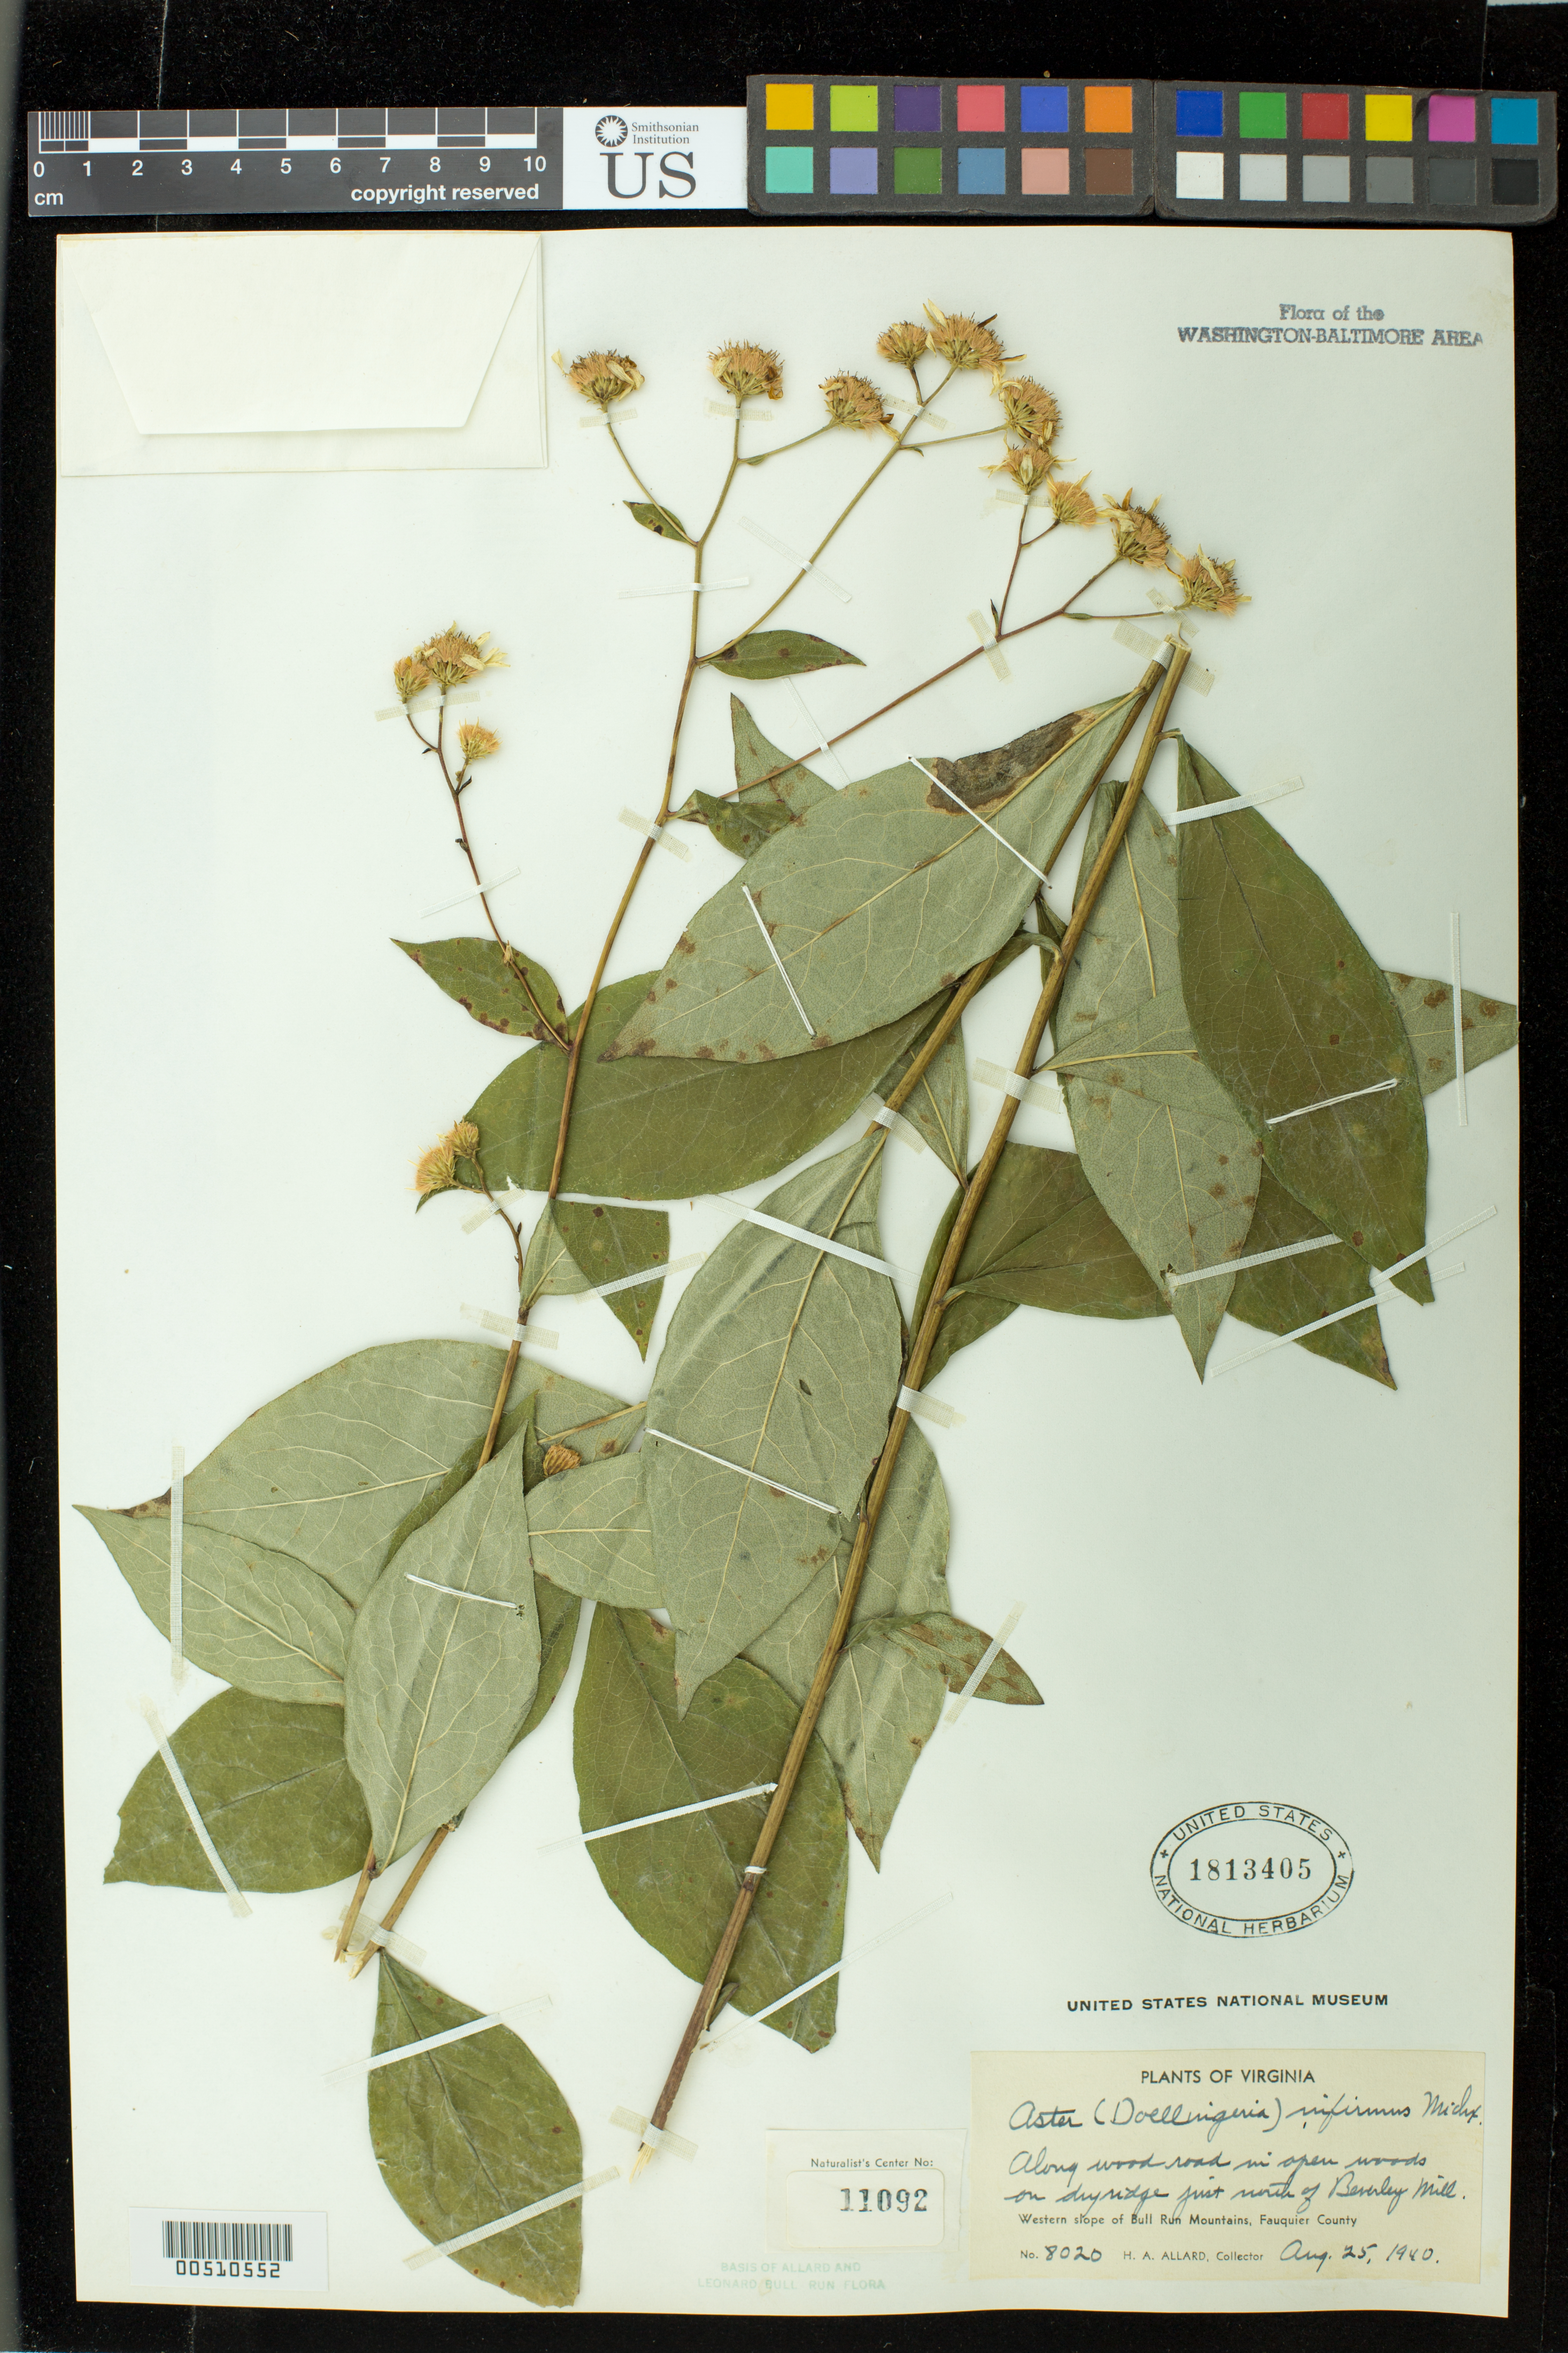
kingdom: Plantae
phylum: Tracheophyta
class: Magnoliopsida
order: Asterales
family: Asteraceae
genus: Doellingeria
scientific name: Doellingeria infirma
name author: (Michx.) Greene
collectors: H. A. Allard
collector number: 8020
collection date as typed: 25 Aug 1940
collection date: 1940-08-25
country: United States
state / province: Virginia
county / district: Fauquier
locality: N of Beverley Mill, W slope of Bull Run Mts. Bull Run Mts.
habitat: along wood road in open woods on dry ridge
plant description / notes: Specimens returned from Naturalist Center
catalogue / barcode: US 1813405